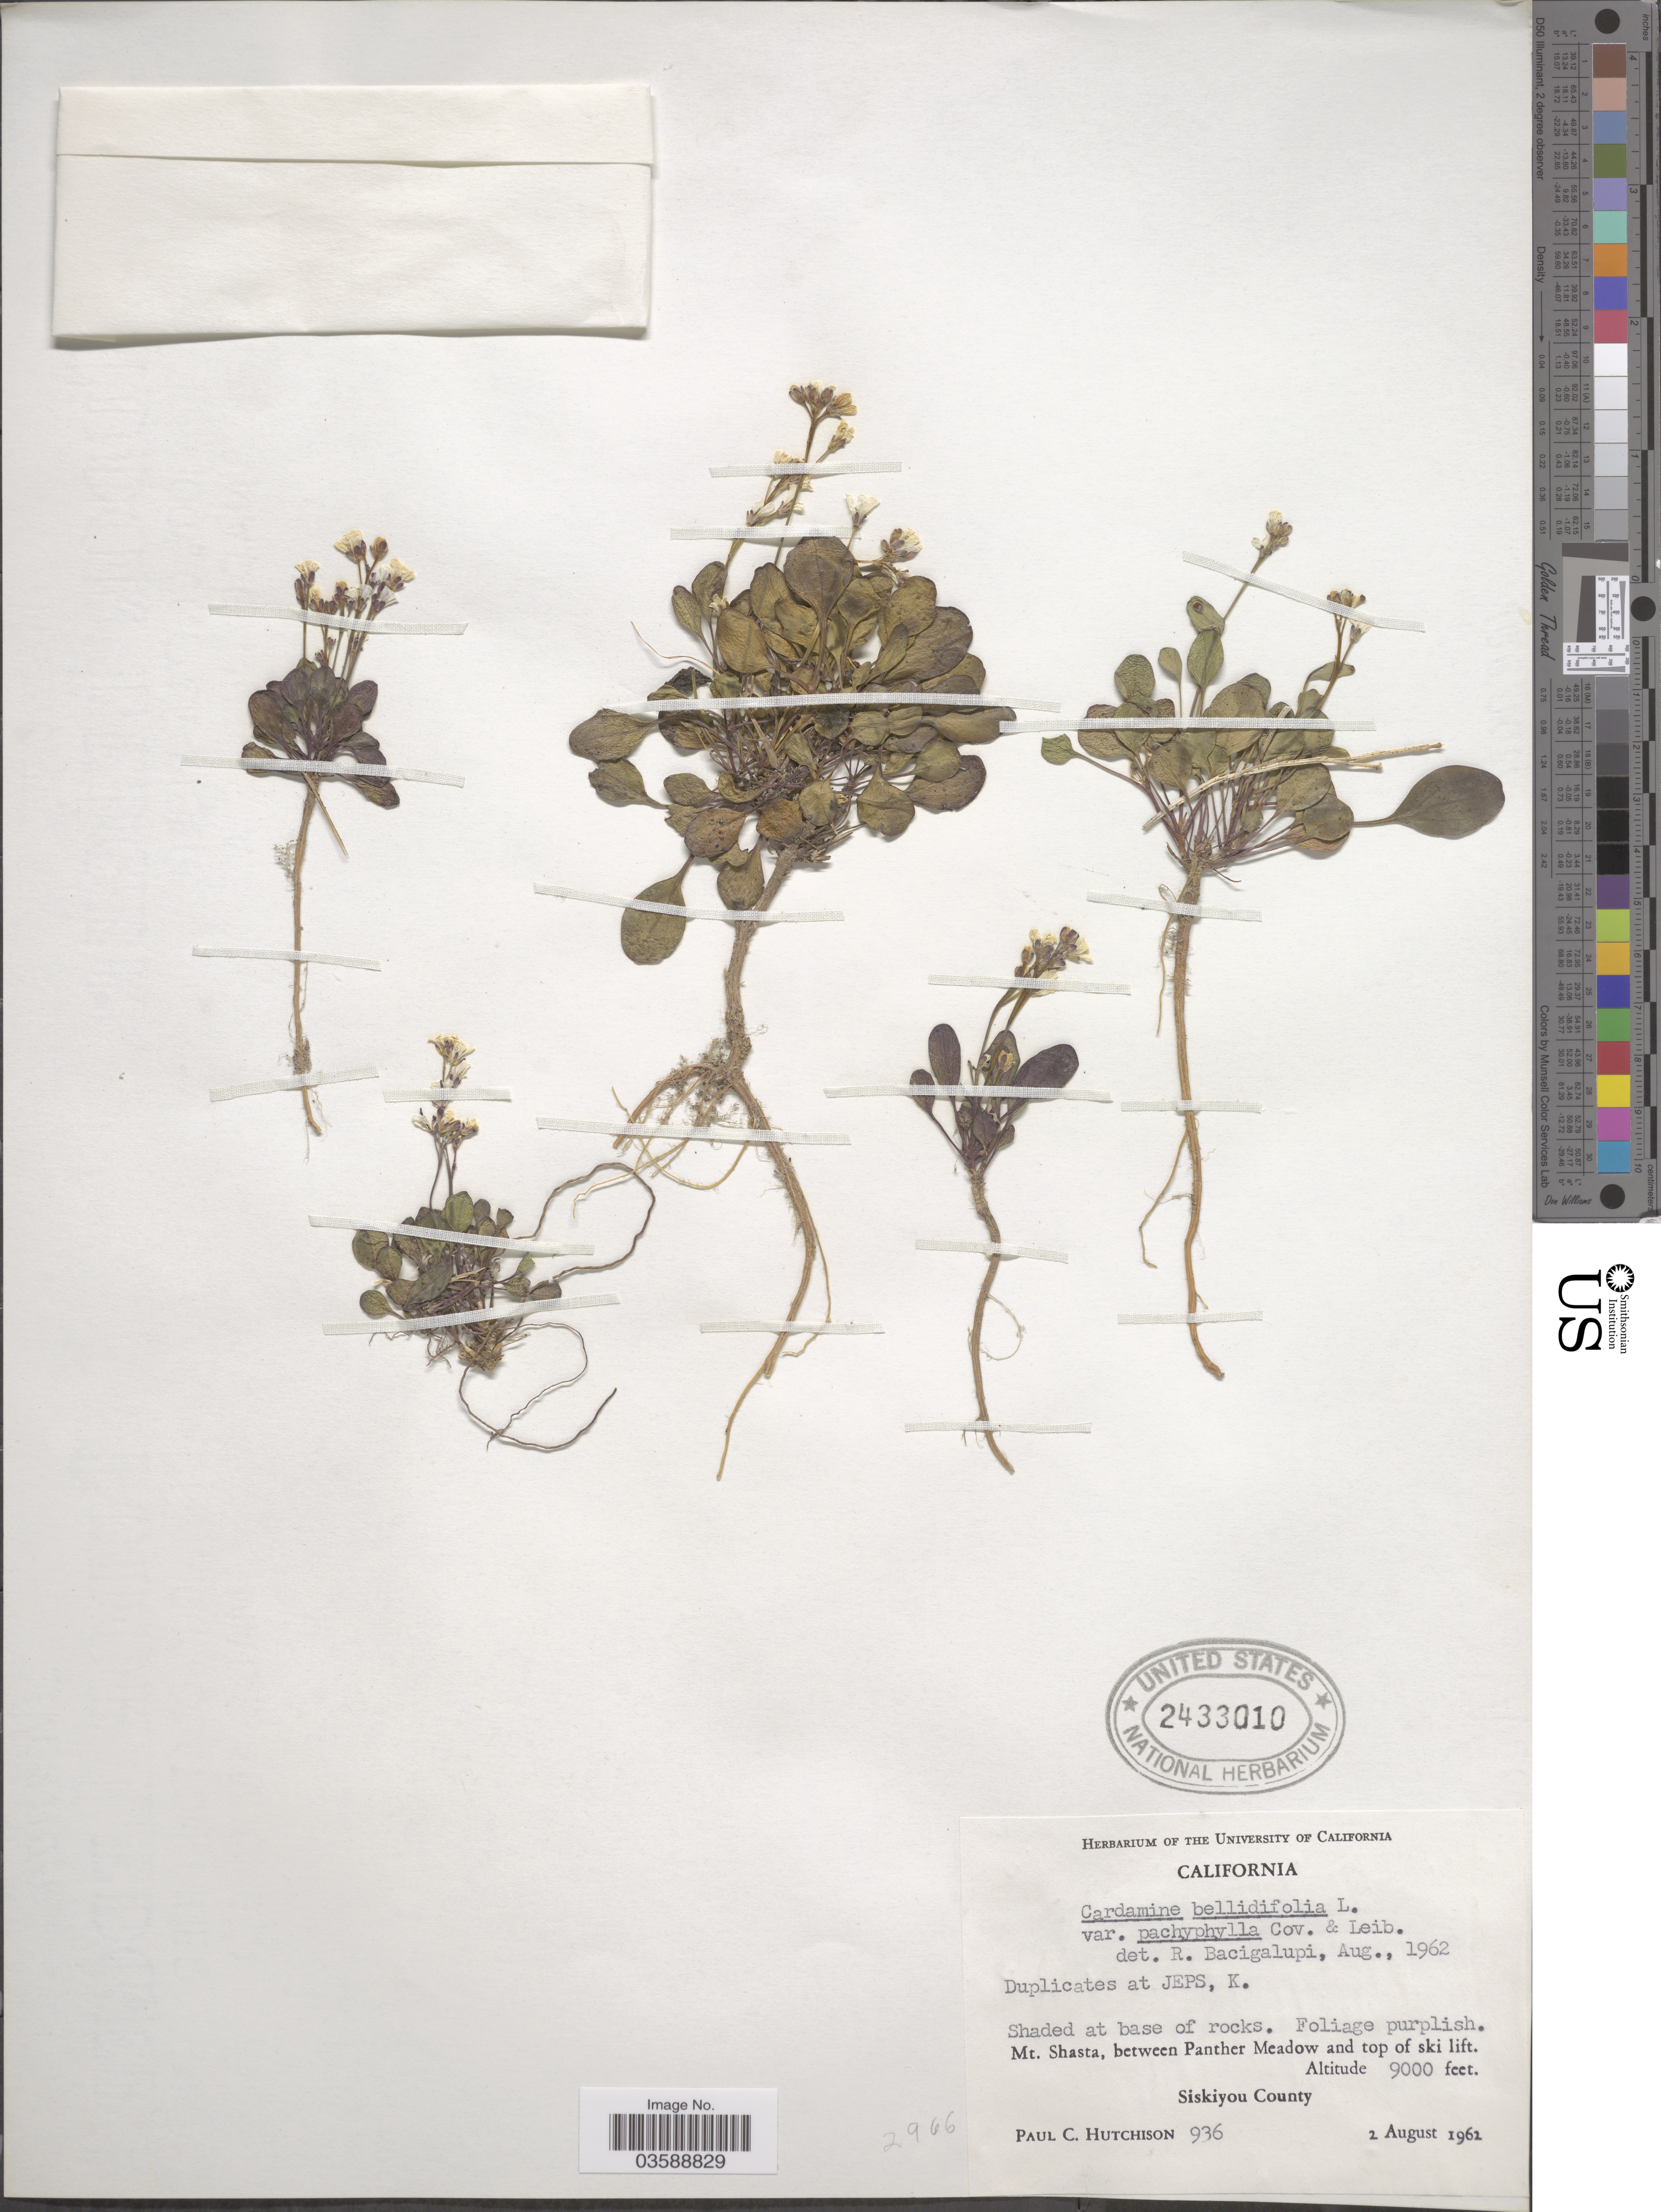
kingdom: Plantae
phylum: Tracheophyta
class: Magnoliopsida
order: Brassicales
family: Brassicaceae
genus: Cardamine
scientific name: Cardamine bellidifolia var. pachyphylla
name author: Coville & Leiberg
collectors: P. C. Hutchison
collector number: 936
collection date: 1962-08-02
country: United States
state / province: California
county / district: Siskiyou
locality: Mt. Shasta, between Panther Meadow and top of ski lift. Siskiyou County.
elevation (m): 2743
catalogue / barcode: US 2433010